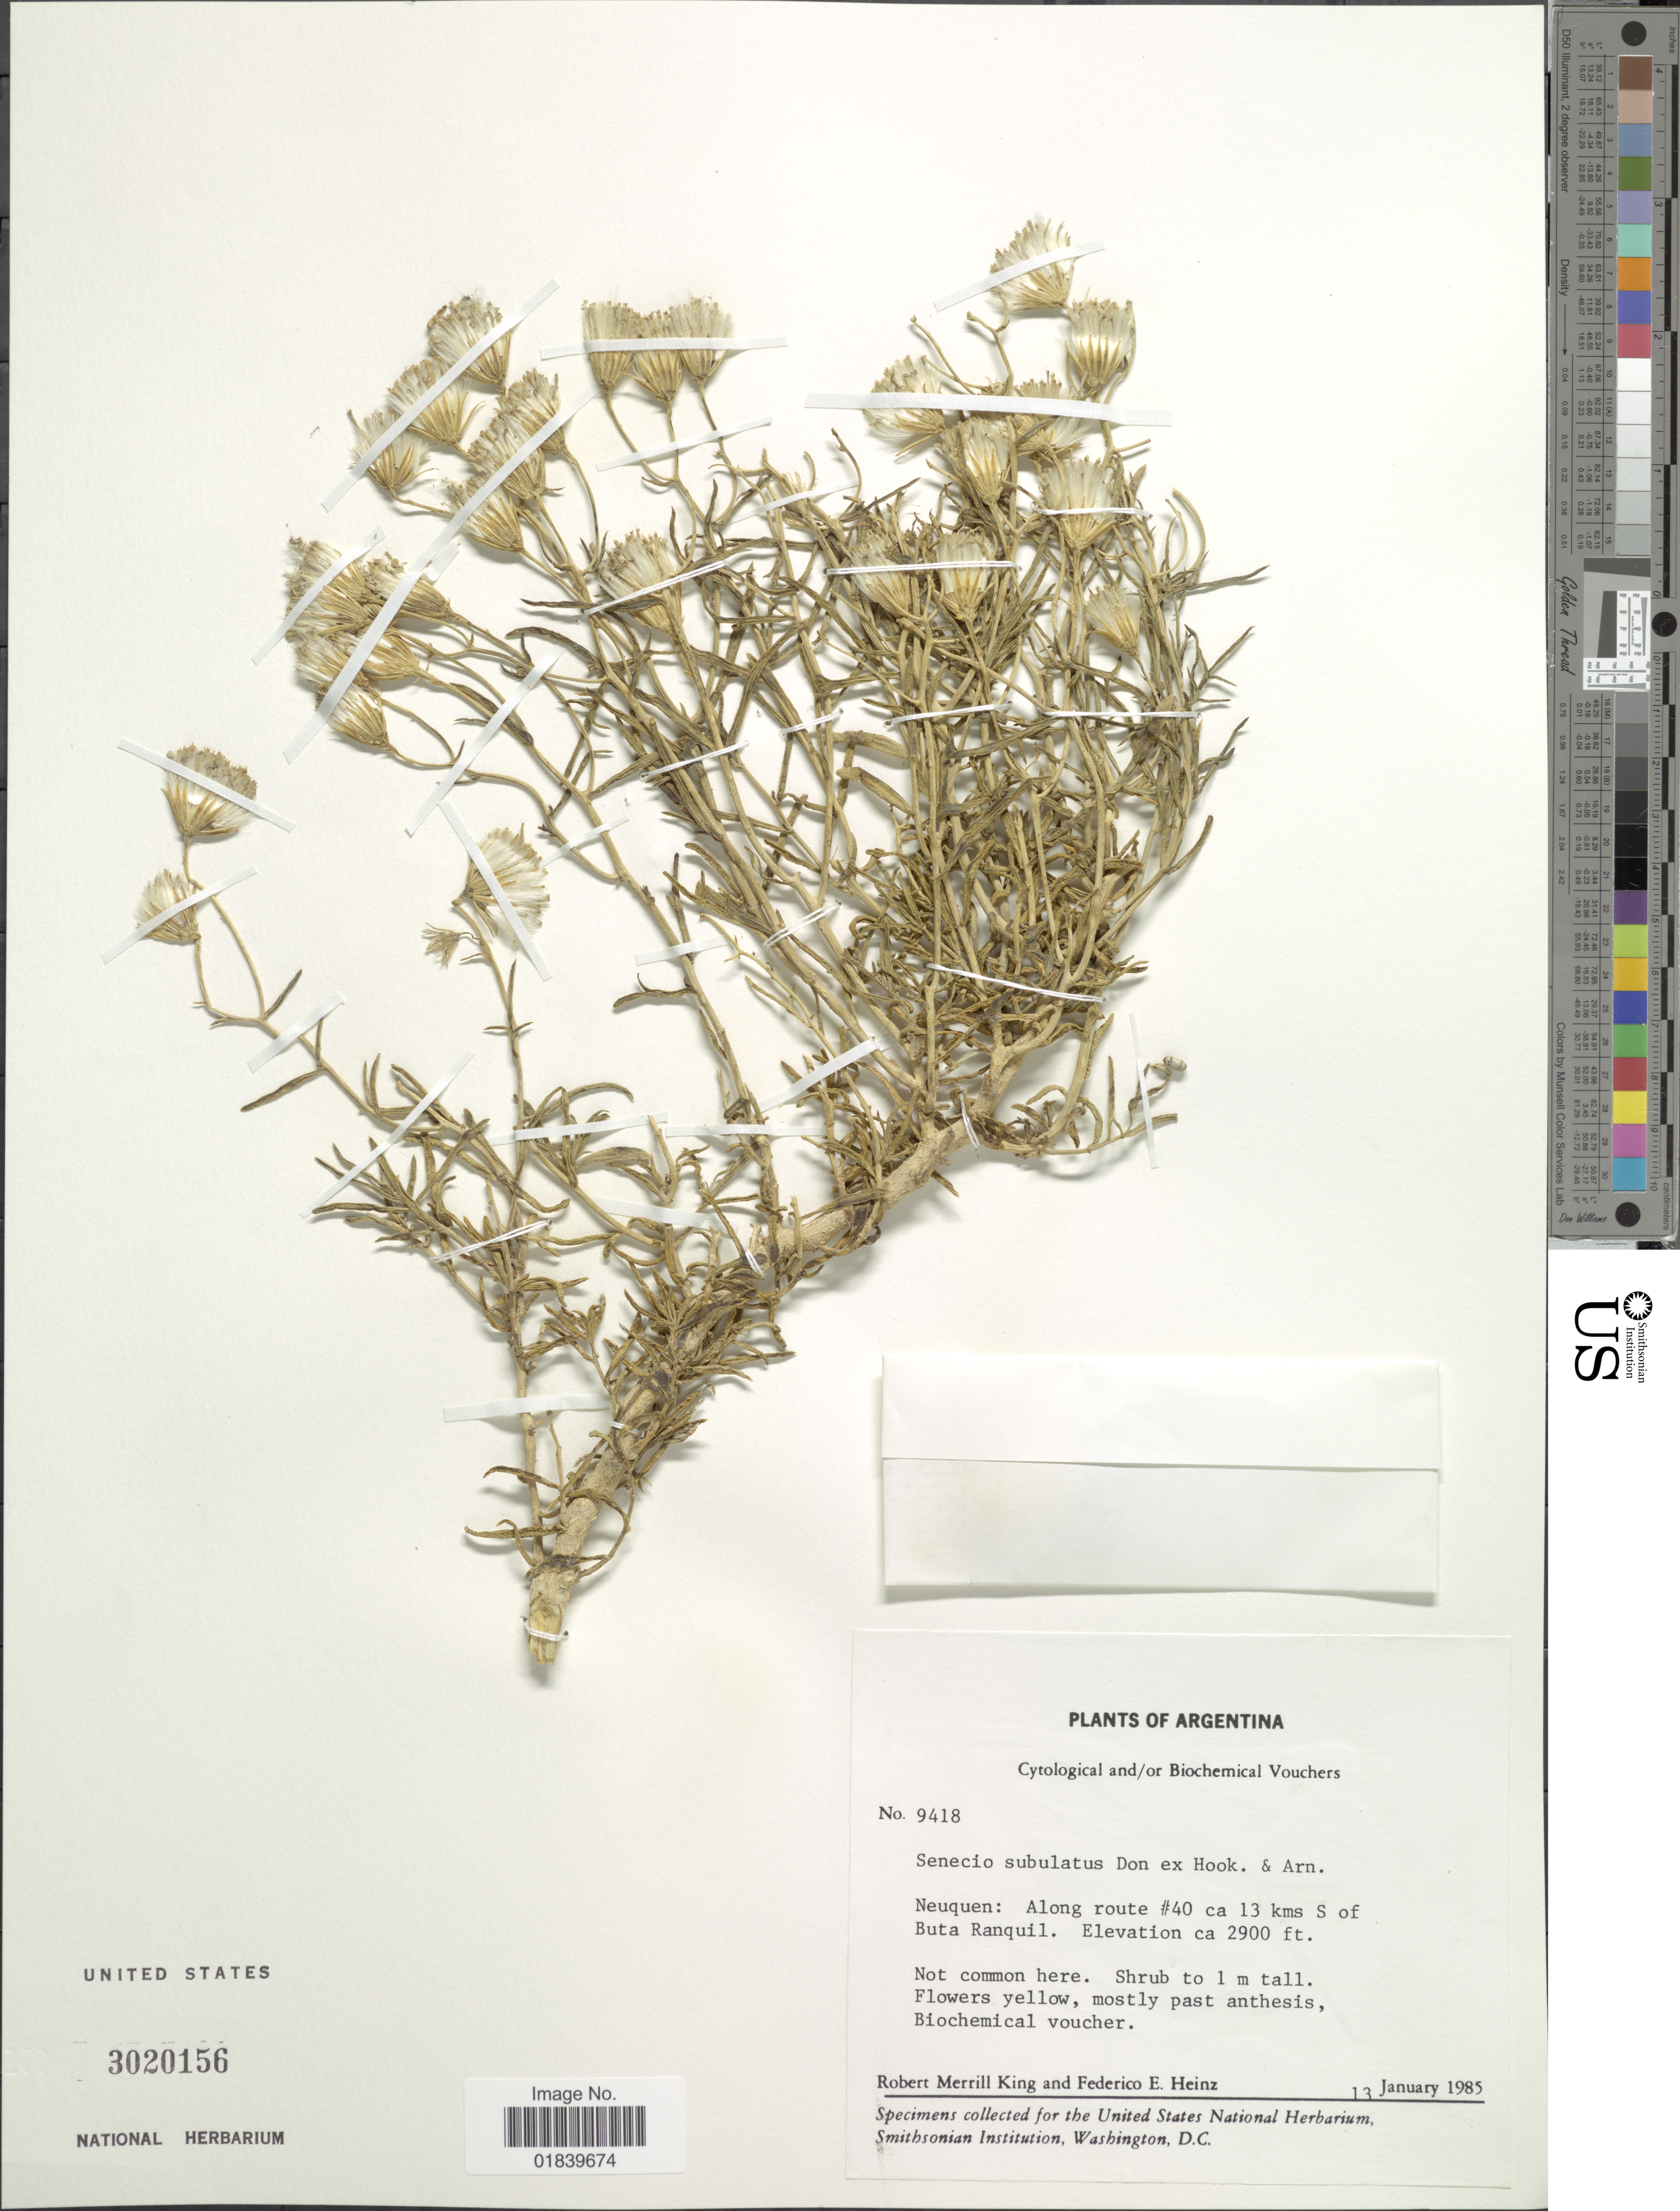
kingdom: Plantae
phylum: Tracheophyta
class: Magnoliopsida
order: Asterales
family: Asteraceae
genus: Senecio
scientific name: Senecio subulatus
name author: D. Don ex Hook. & Arn.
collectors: R. M. King & F. Heinz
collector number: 9418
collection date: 1985-01-13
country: Argentina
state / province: Neuquen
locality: Neuquen: Along route #40 ca 13 kms S of Buta Ranquil.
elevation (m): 884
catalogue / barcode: US 3020156